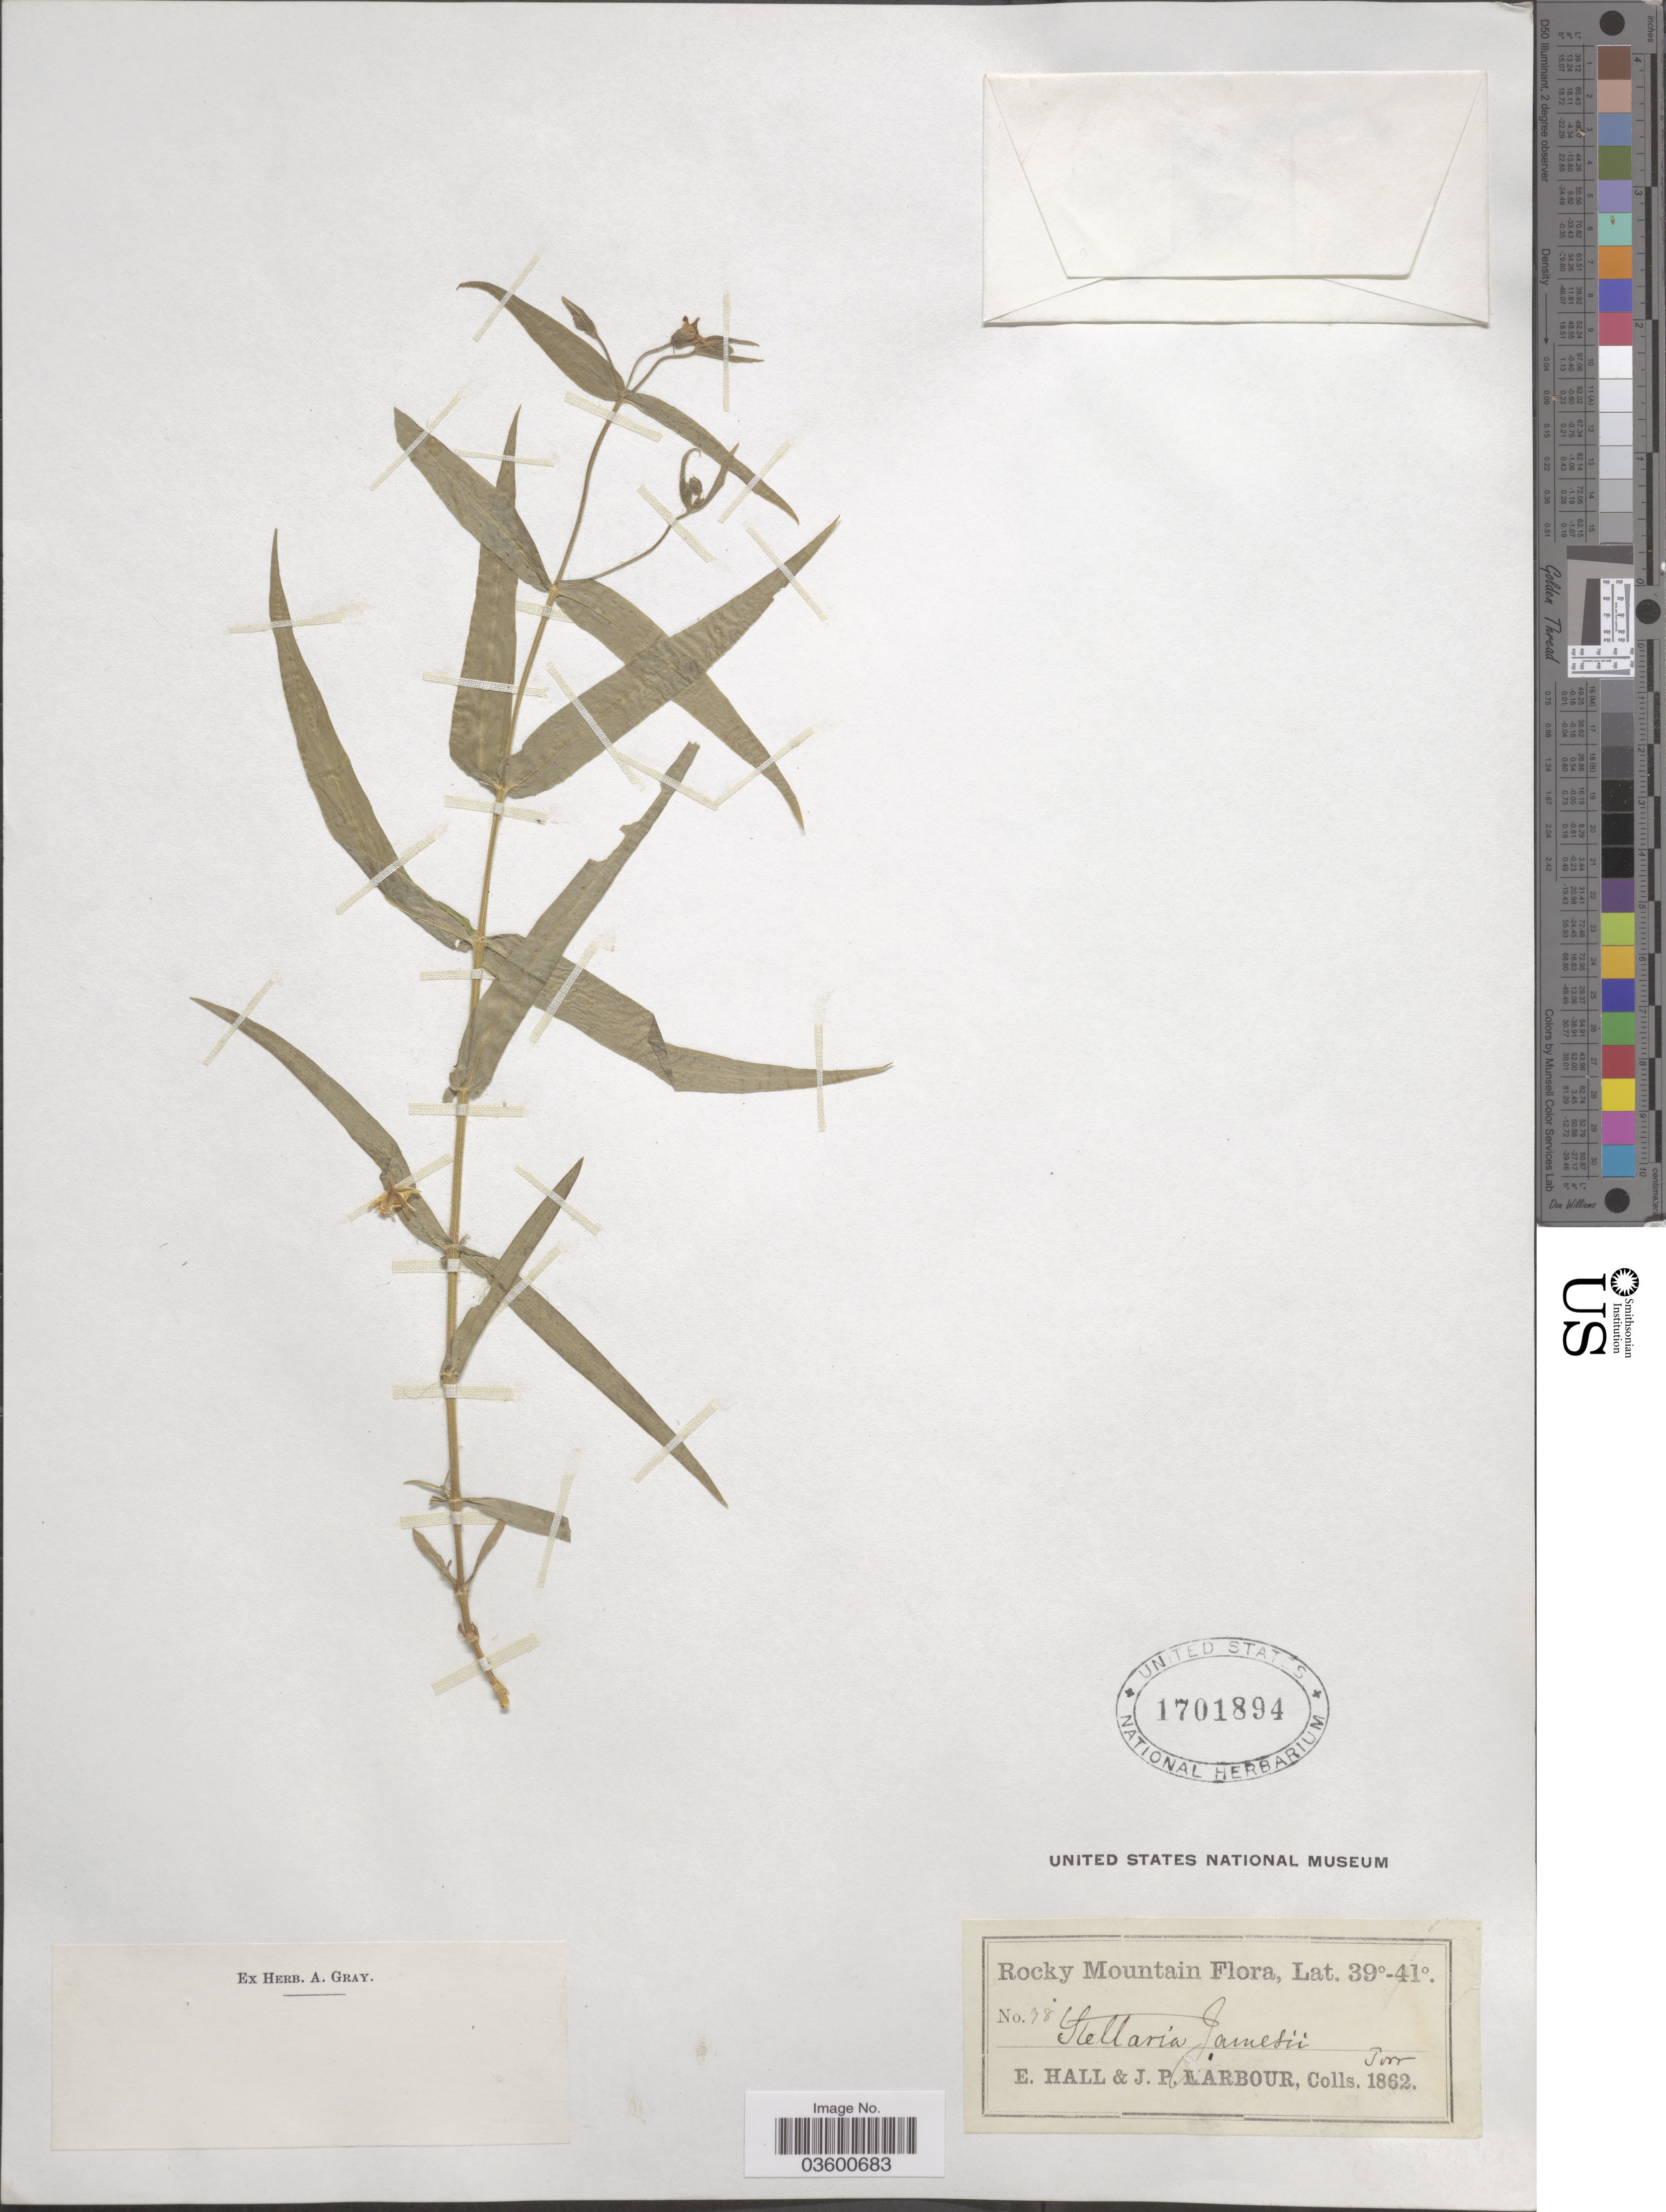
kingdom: Plantae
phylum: Tracheophyta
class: Magnoliopsida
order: Caryophyllales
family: Caryophyllaceae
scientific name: Torreyostellaria jamesiana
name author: (Torr.) Gang Yao et al.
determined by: Strong, M. T., (US), Smithsonian Institution - National Museum of Natural History (UNITED STATES)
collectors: E. Hall & J. Harbour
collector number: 78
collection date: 1862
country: United States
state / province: Colorado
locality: Rocky Mountain.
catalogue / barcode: US 1701894